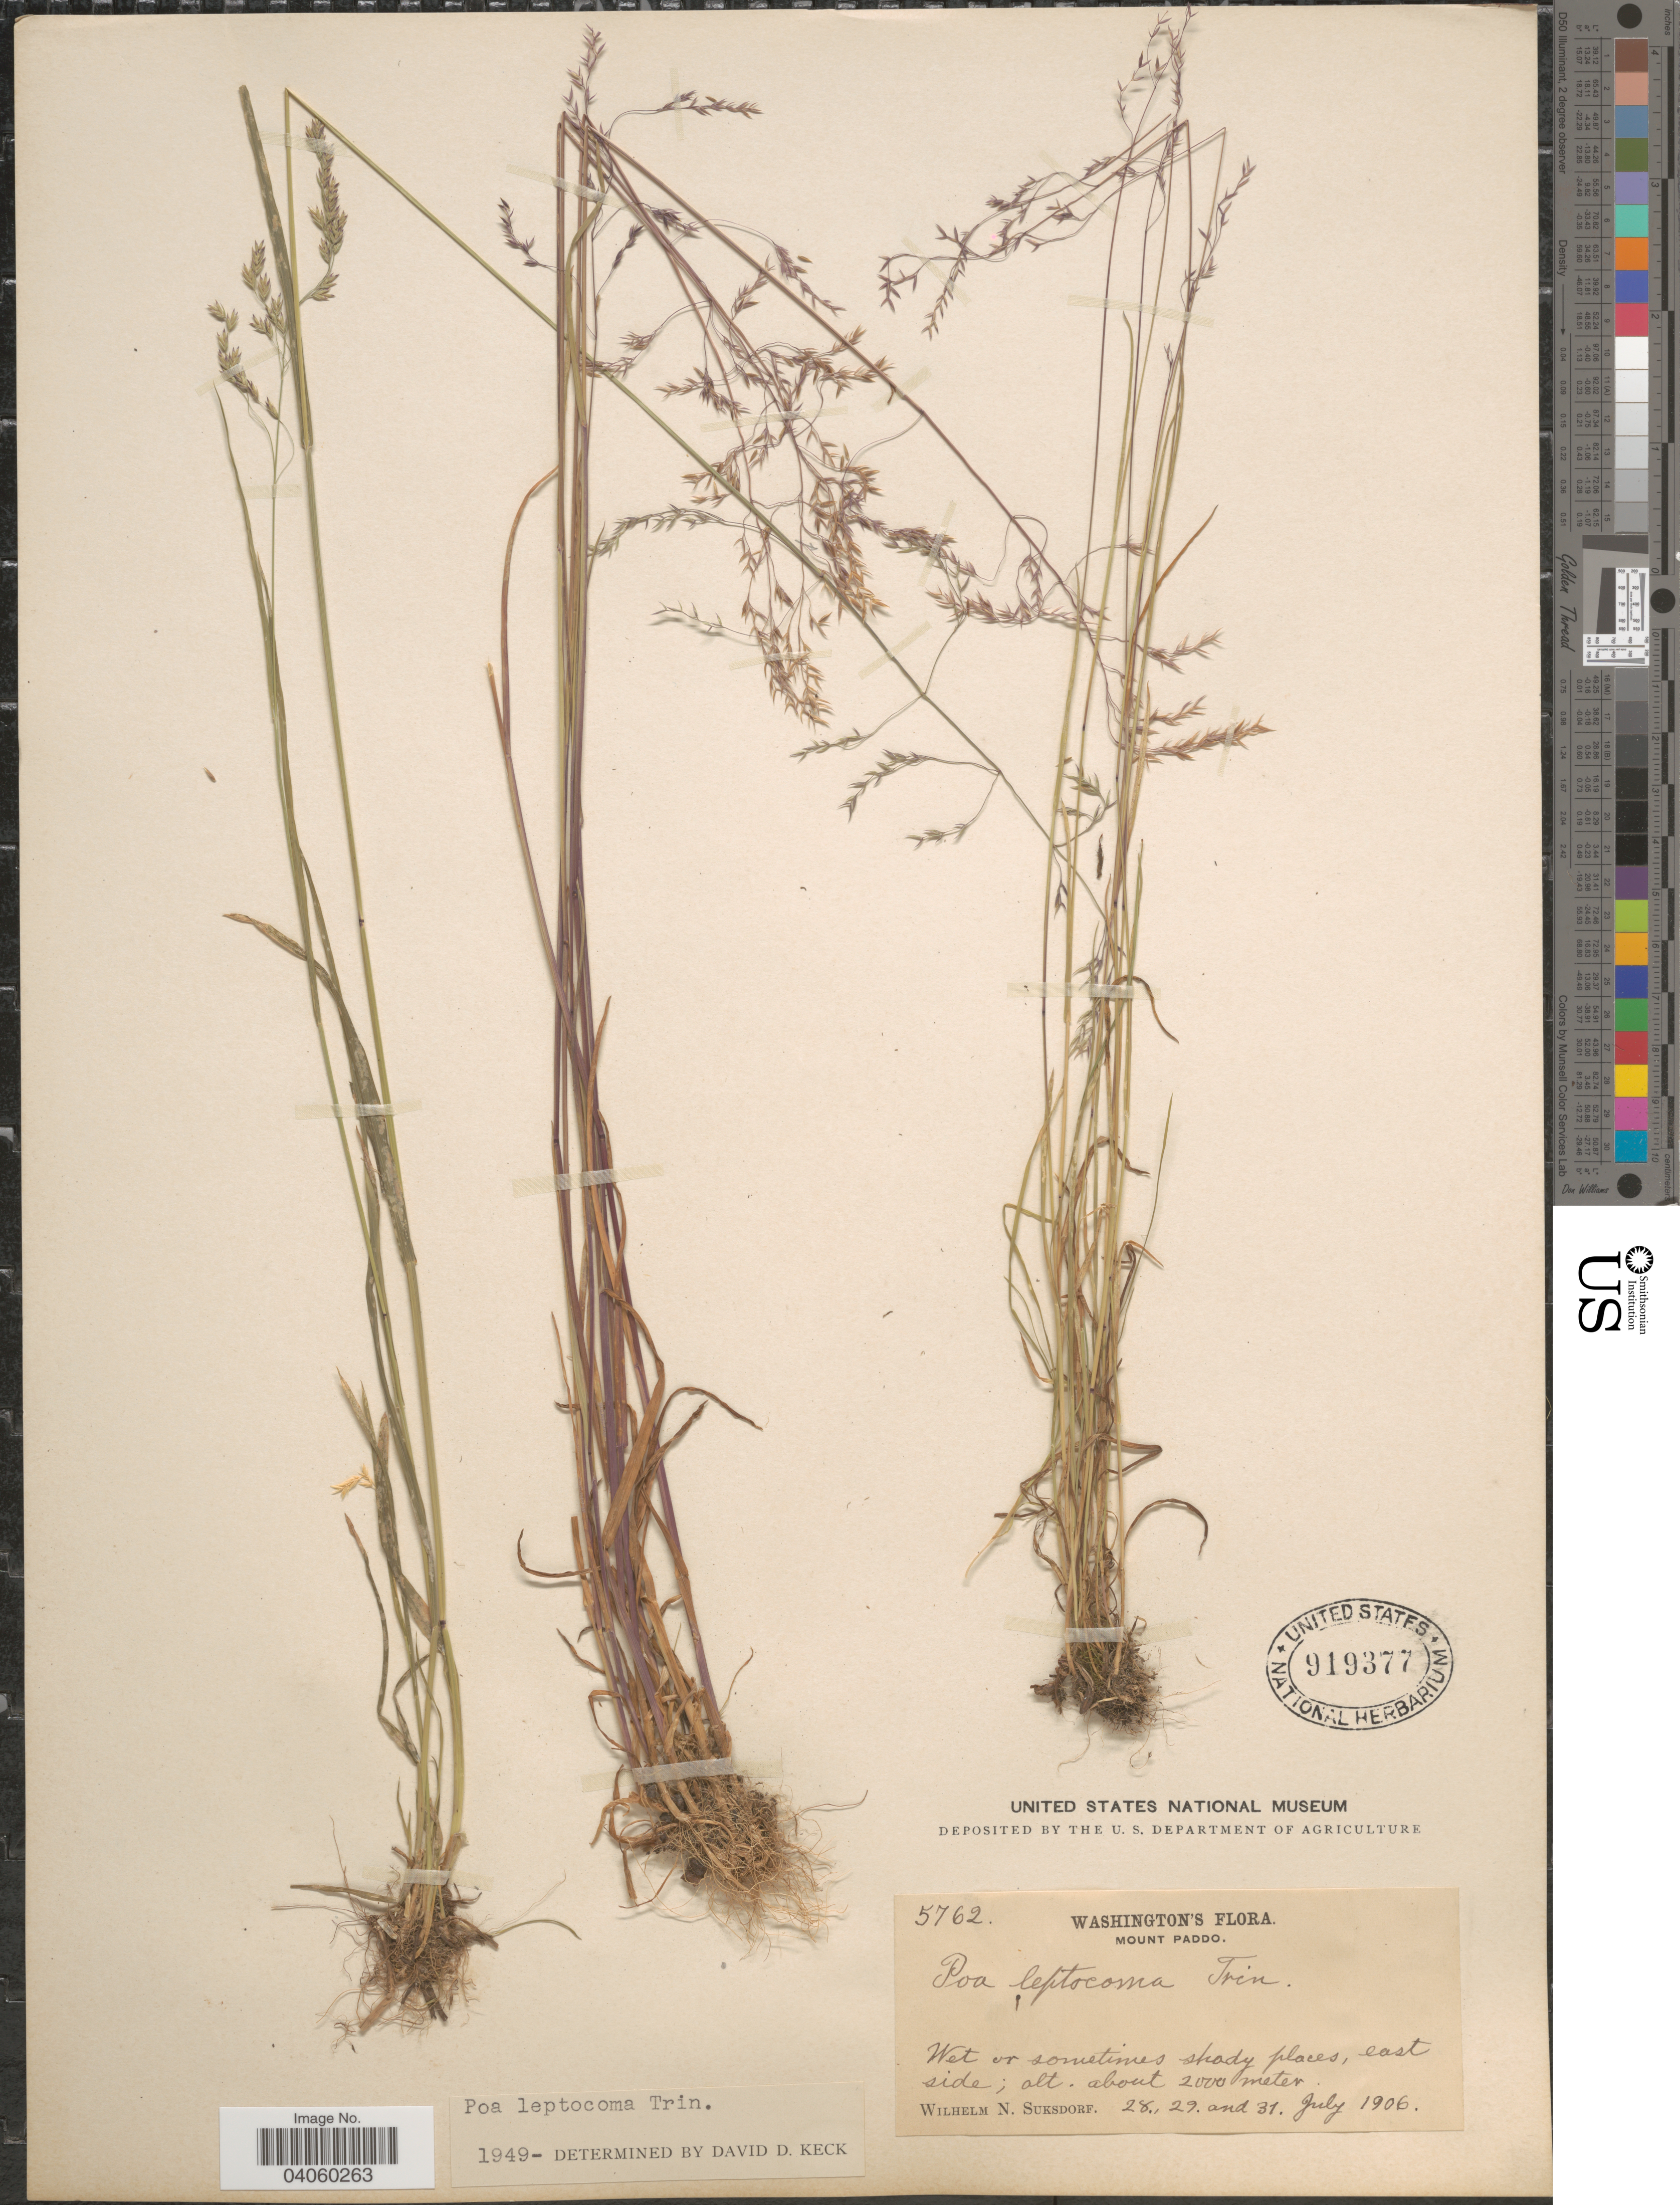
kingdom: Plantae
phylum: Tracheophyta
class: Liliopsida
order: Poales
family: Poaceae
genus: Poa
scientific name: Poa leptocoma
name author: Trin.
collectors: W. N. Suksdorf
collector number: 5762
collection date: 1906-07-28/1906-07-31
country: United States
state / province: Washington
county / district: Skamania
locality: Mount Paddo. East side.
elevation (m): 2000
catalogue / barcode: US 919377